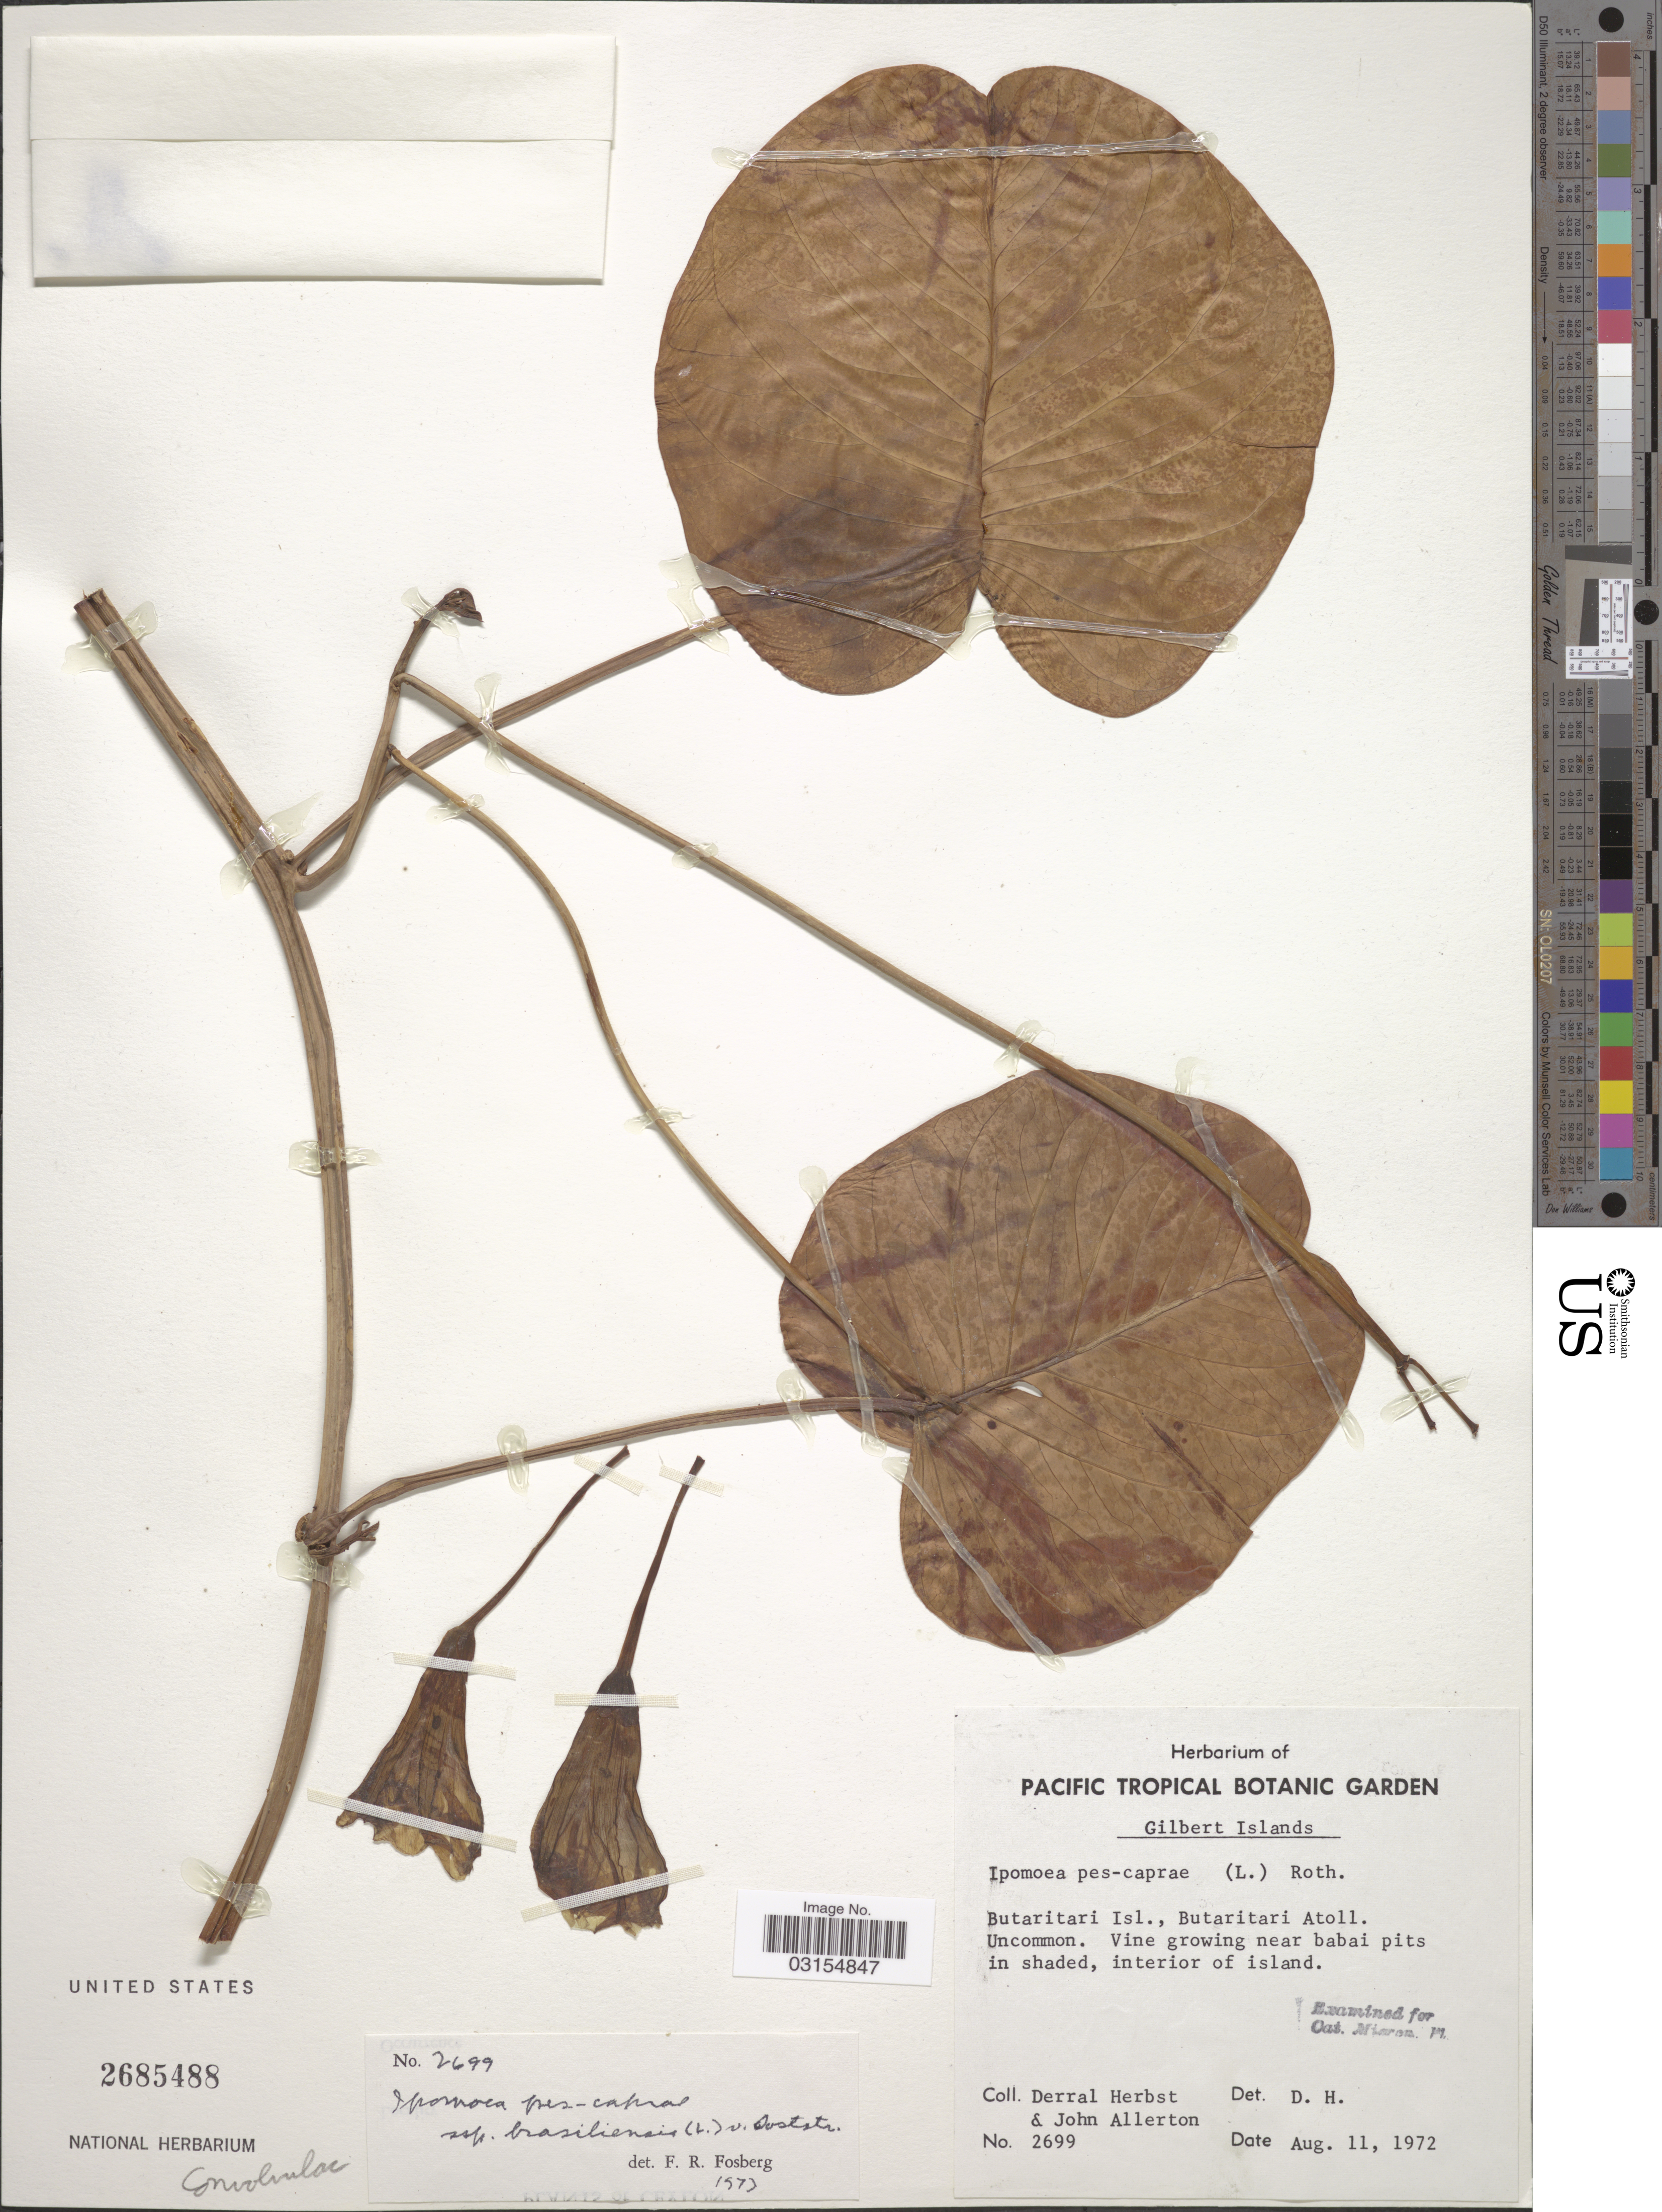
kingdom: Plantae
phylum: Tracheophyta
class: Magnoliopsida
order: Solanales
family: Convolvulaceae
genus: Ipomoea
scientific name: Ipomoea violacea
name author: L.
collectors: D. R. Herbst & J. Allerton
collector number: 2699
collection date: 1972-08-11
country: Kiribati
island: Butaritari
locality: Gilbert Islands, Butaritari Isl., Butaritari Atoll.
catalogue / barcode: US 2685488